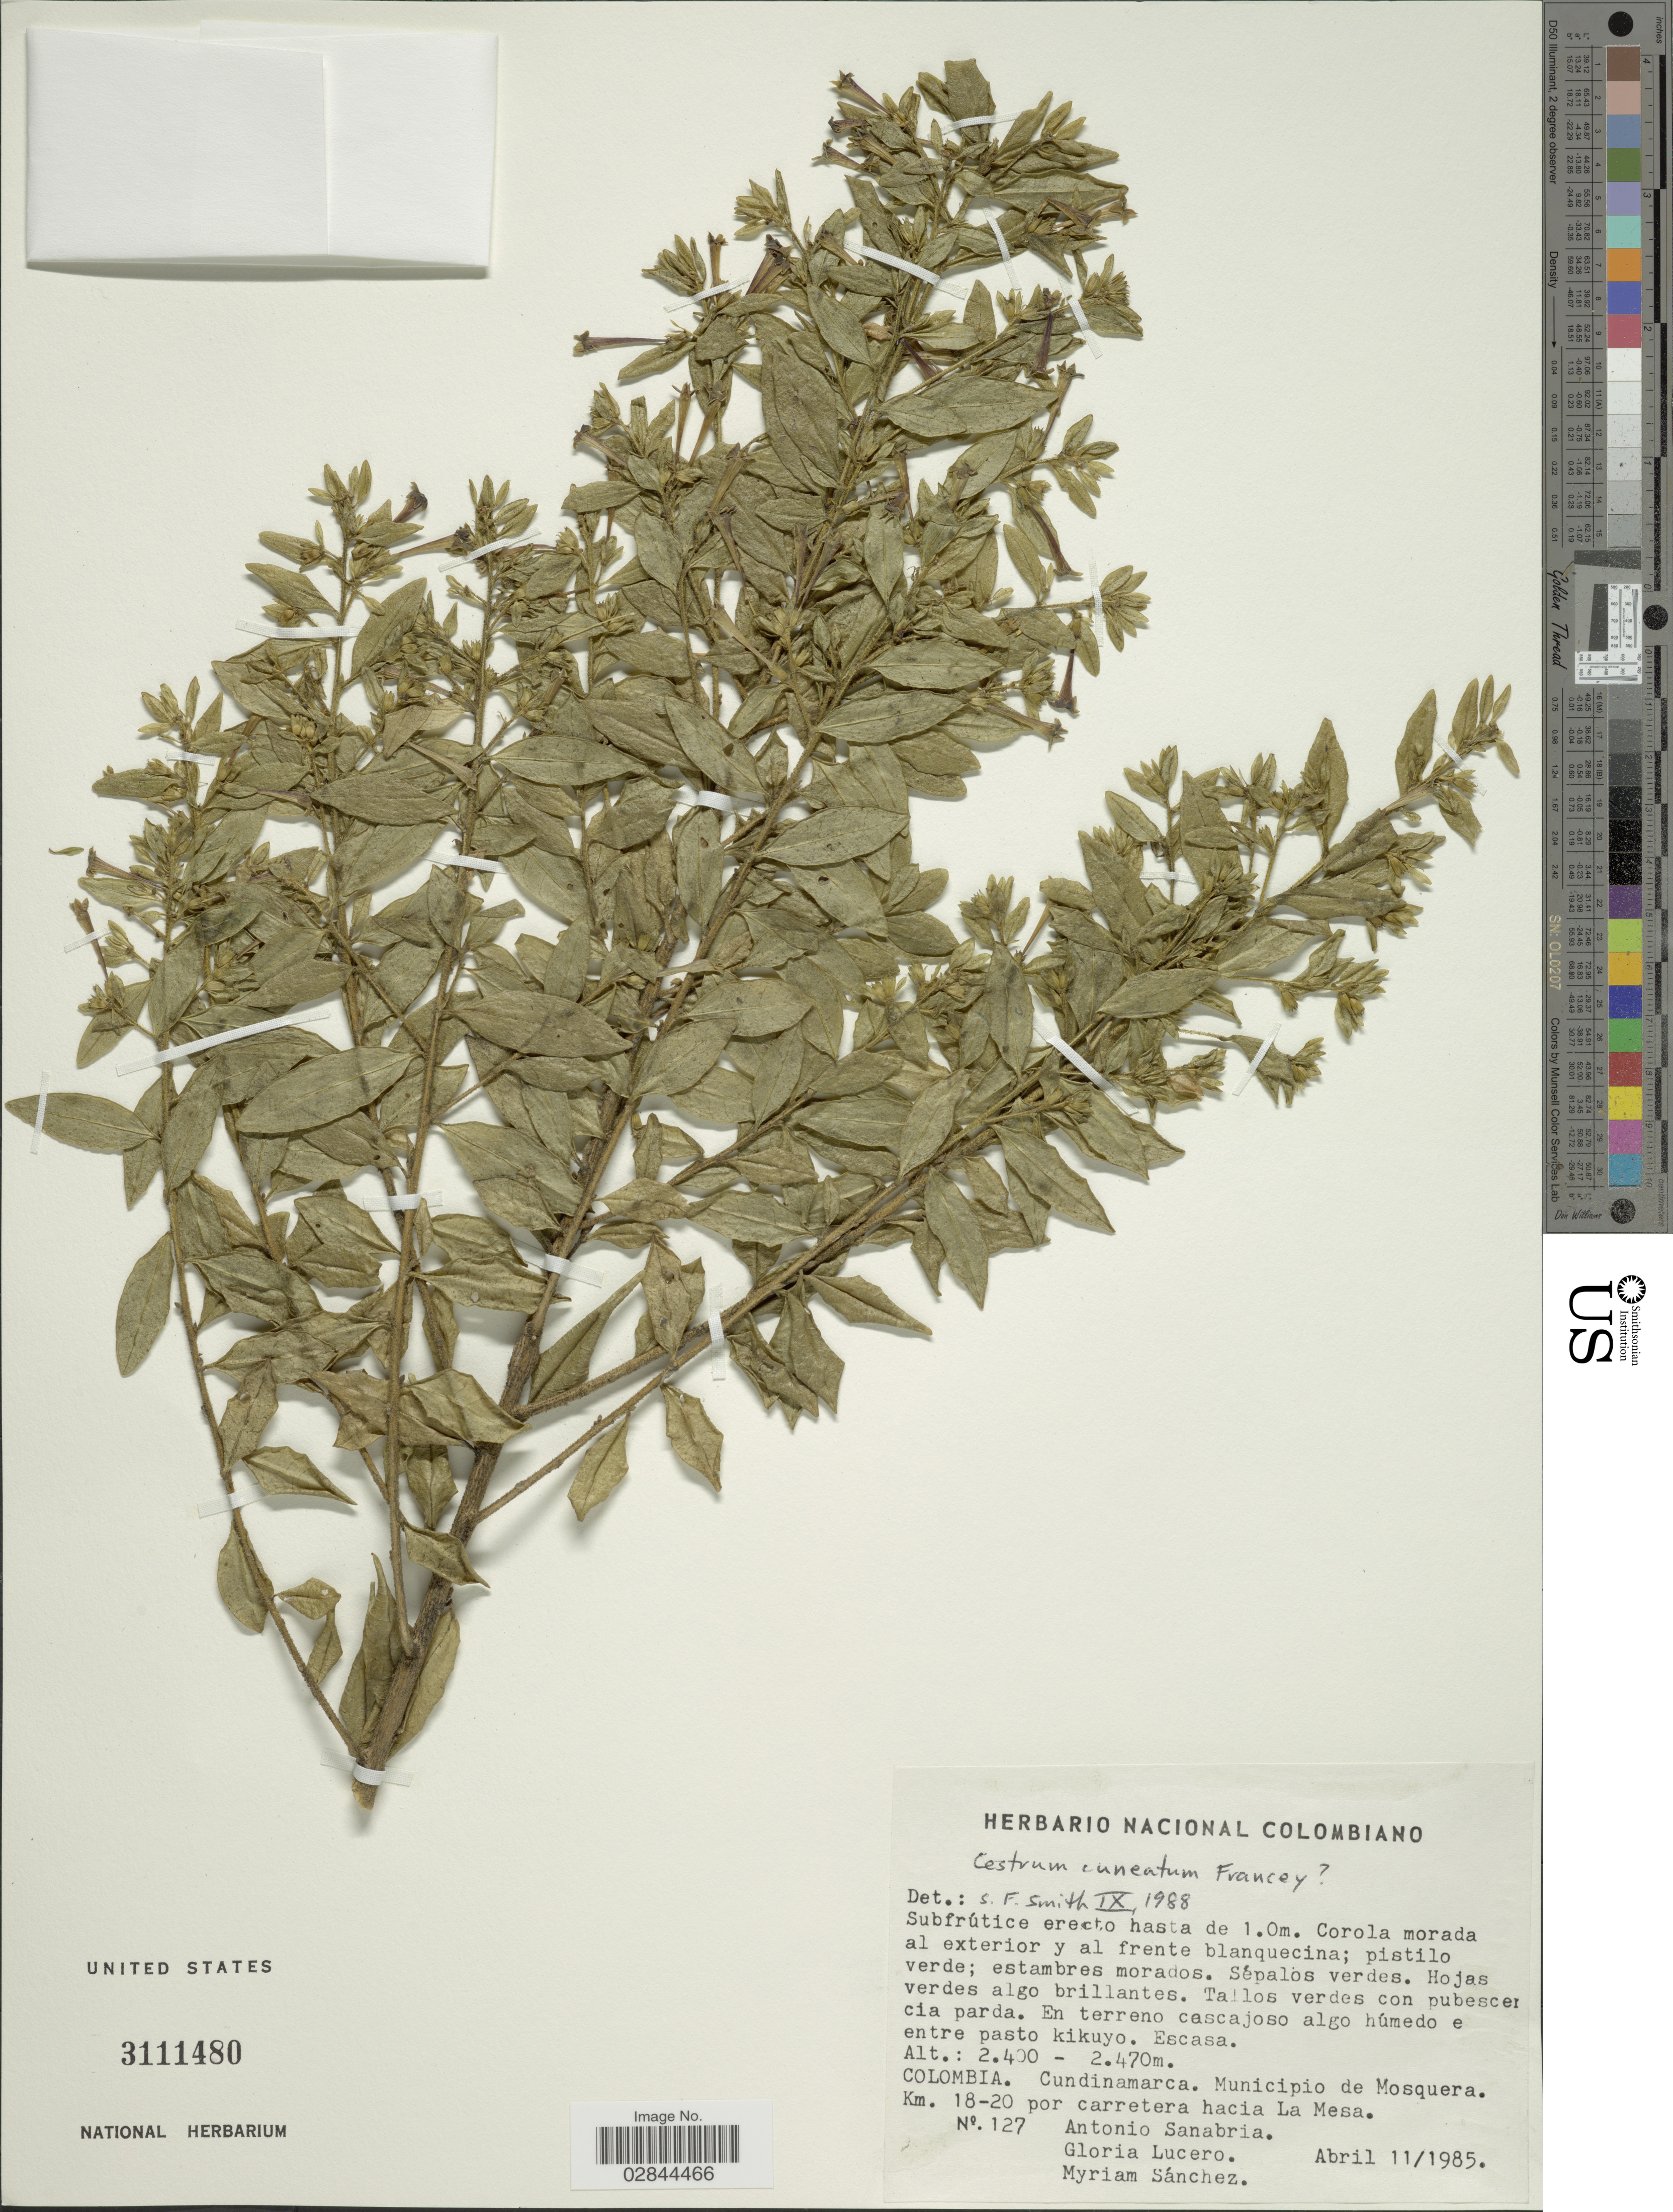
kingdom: Plantae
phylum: Tracheophyta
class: Magnoliopsida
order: Solanales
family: Solanaceae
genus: Cestrum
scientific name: Cestrum buxifolium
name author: Kunth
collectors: A. Sanabria, G. Lucero & M. Sánchez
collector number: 127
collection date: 1985-04-11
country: Colombia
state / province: Cundinamarca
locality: Municipio de Mosquera. Km. 18-20 por carretera hacia La Mesa.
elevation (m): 2400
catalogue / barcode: US 3111480